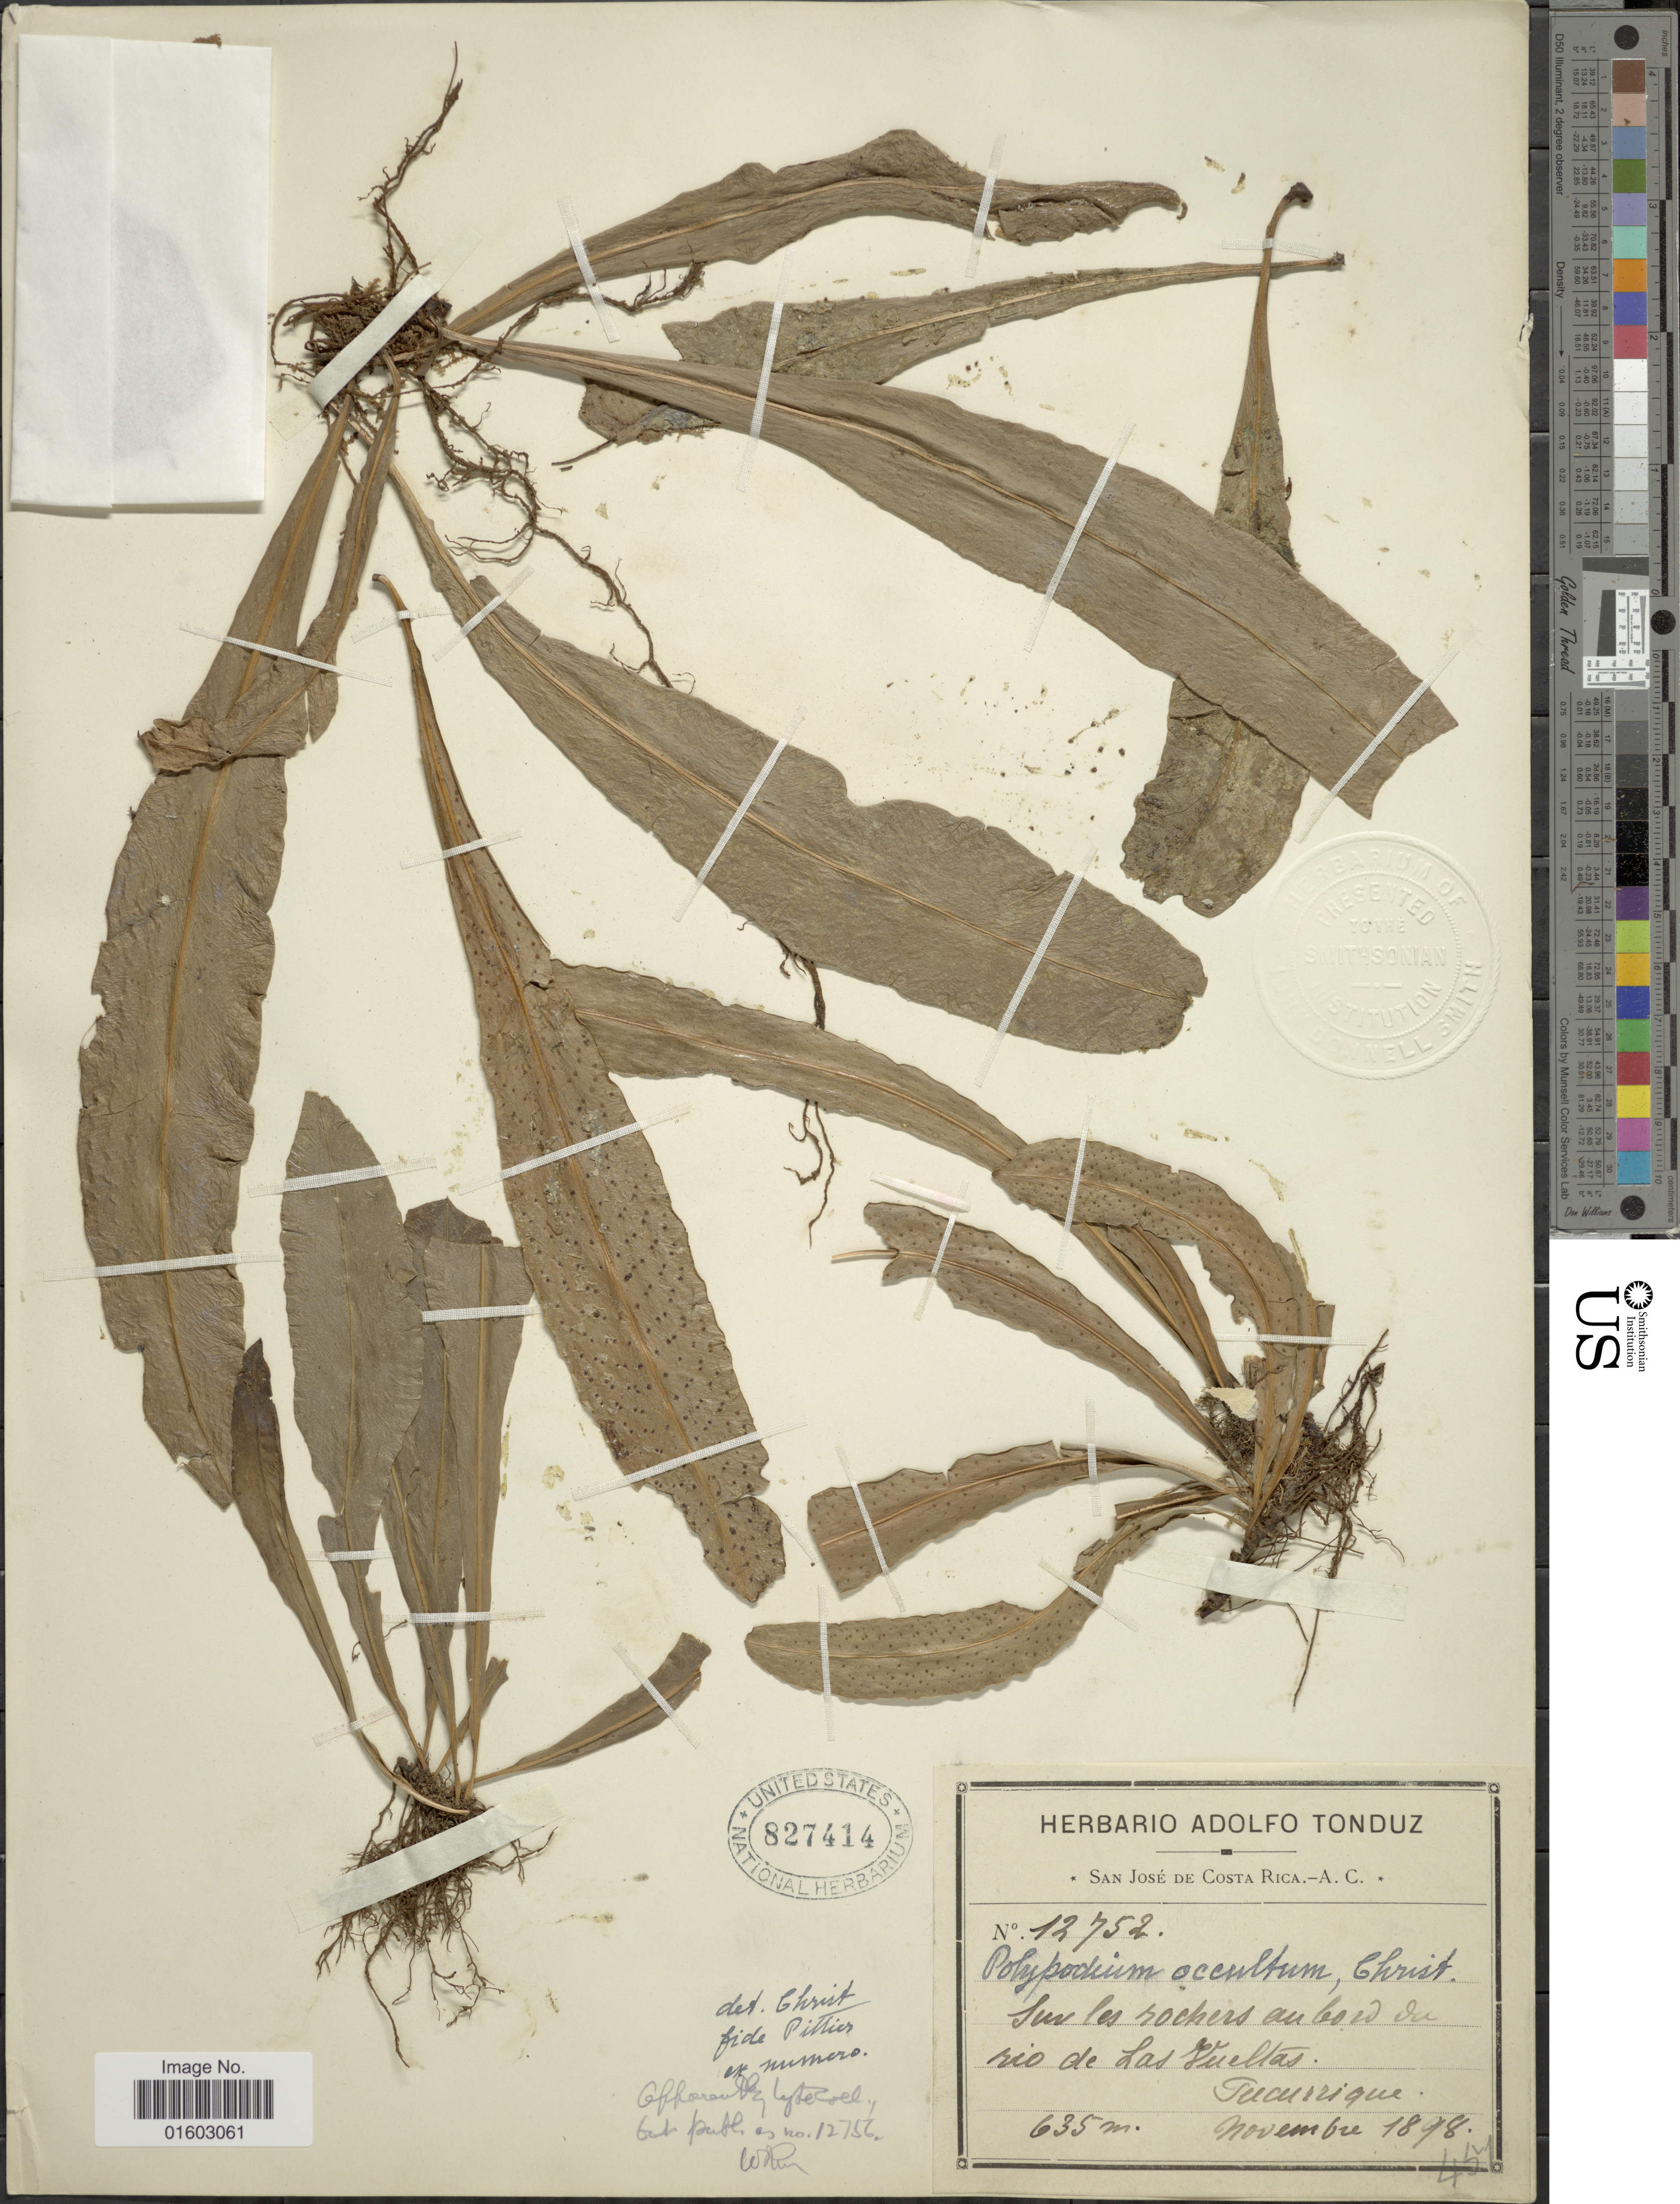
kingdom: Plantae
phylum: Tracheophyta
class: Polypodiopsida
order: Polypodiales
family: Polypodiaceae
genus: Campyloneurum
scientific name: Campyloneurum occultum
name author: (Christ) M. Mey. ex Lellinger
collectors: ex Herb. Adolfo Tonduz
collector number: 12752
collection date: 1898-11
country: Costa Rica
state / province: San José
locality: Sur les rohers au bords du rio de Las Vueltas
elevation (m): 635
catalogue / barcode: US 827414